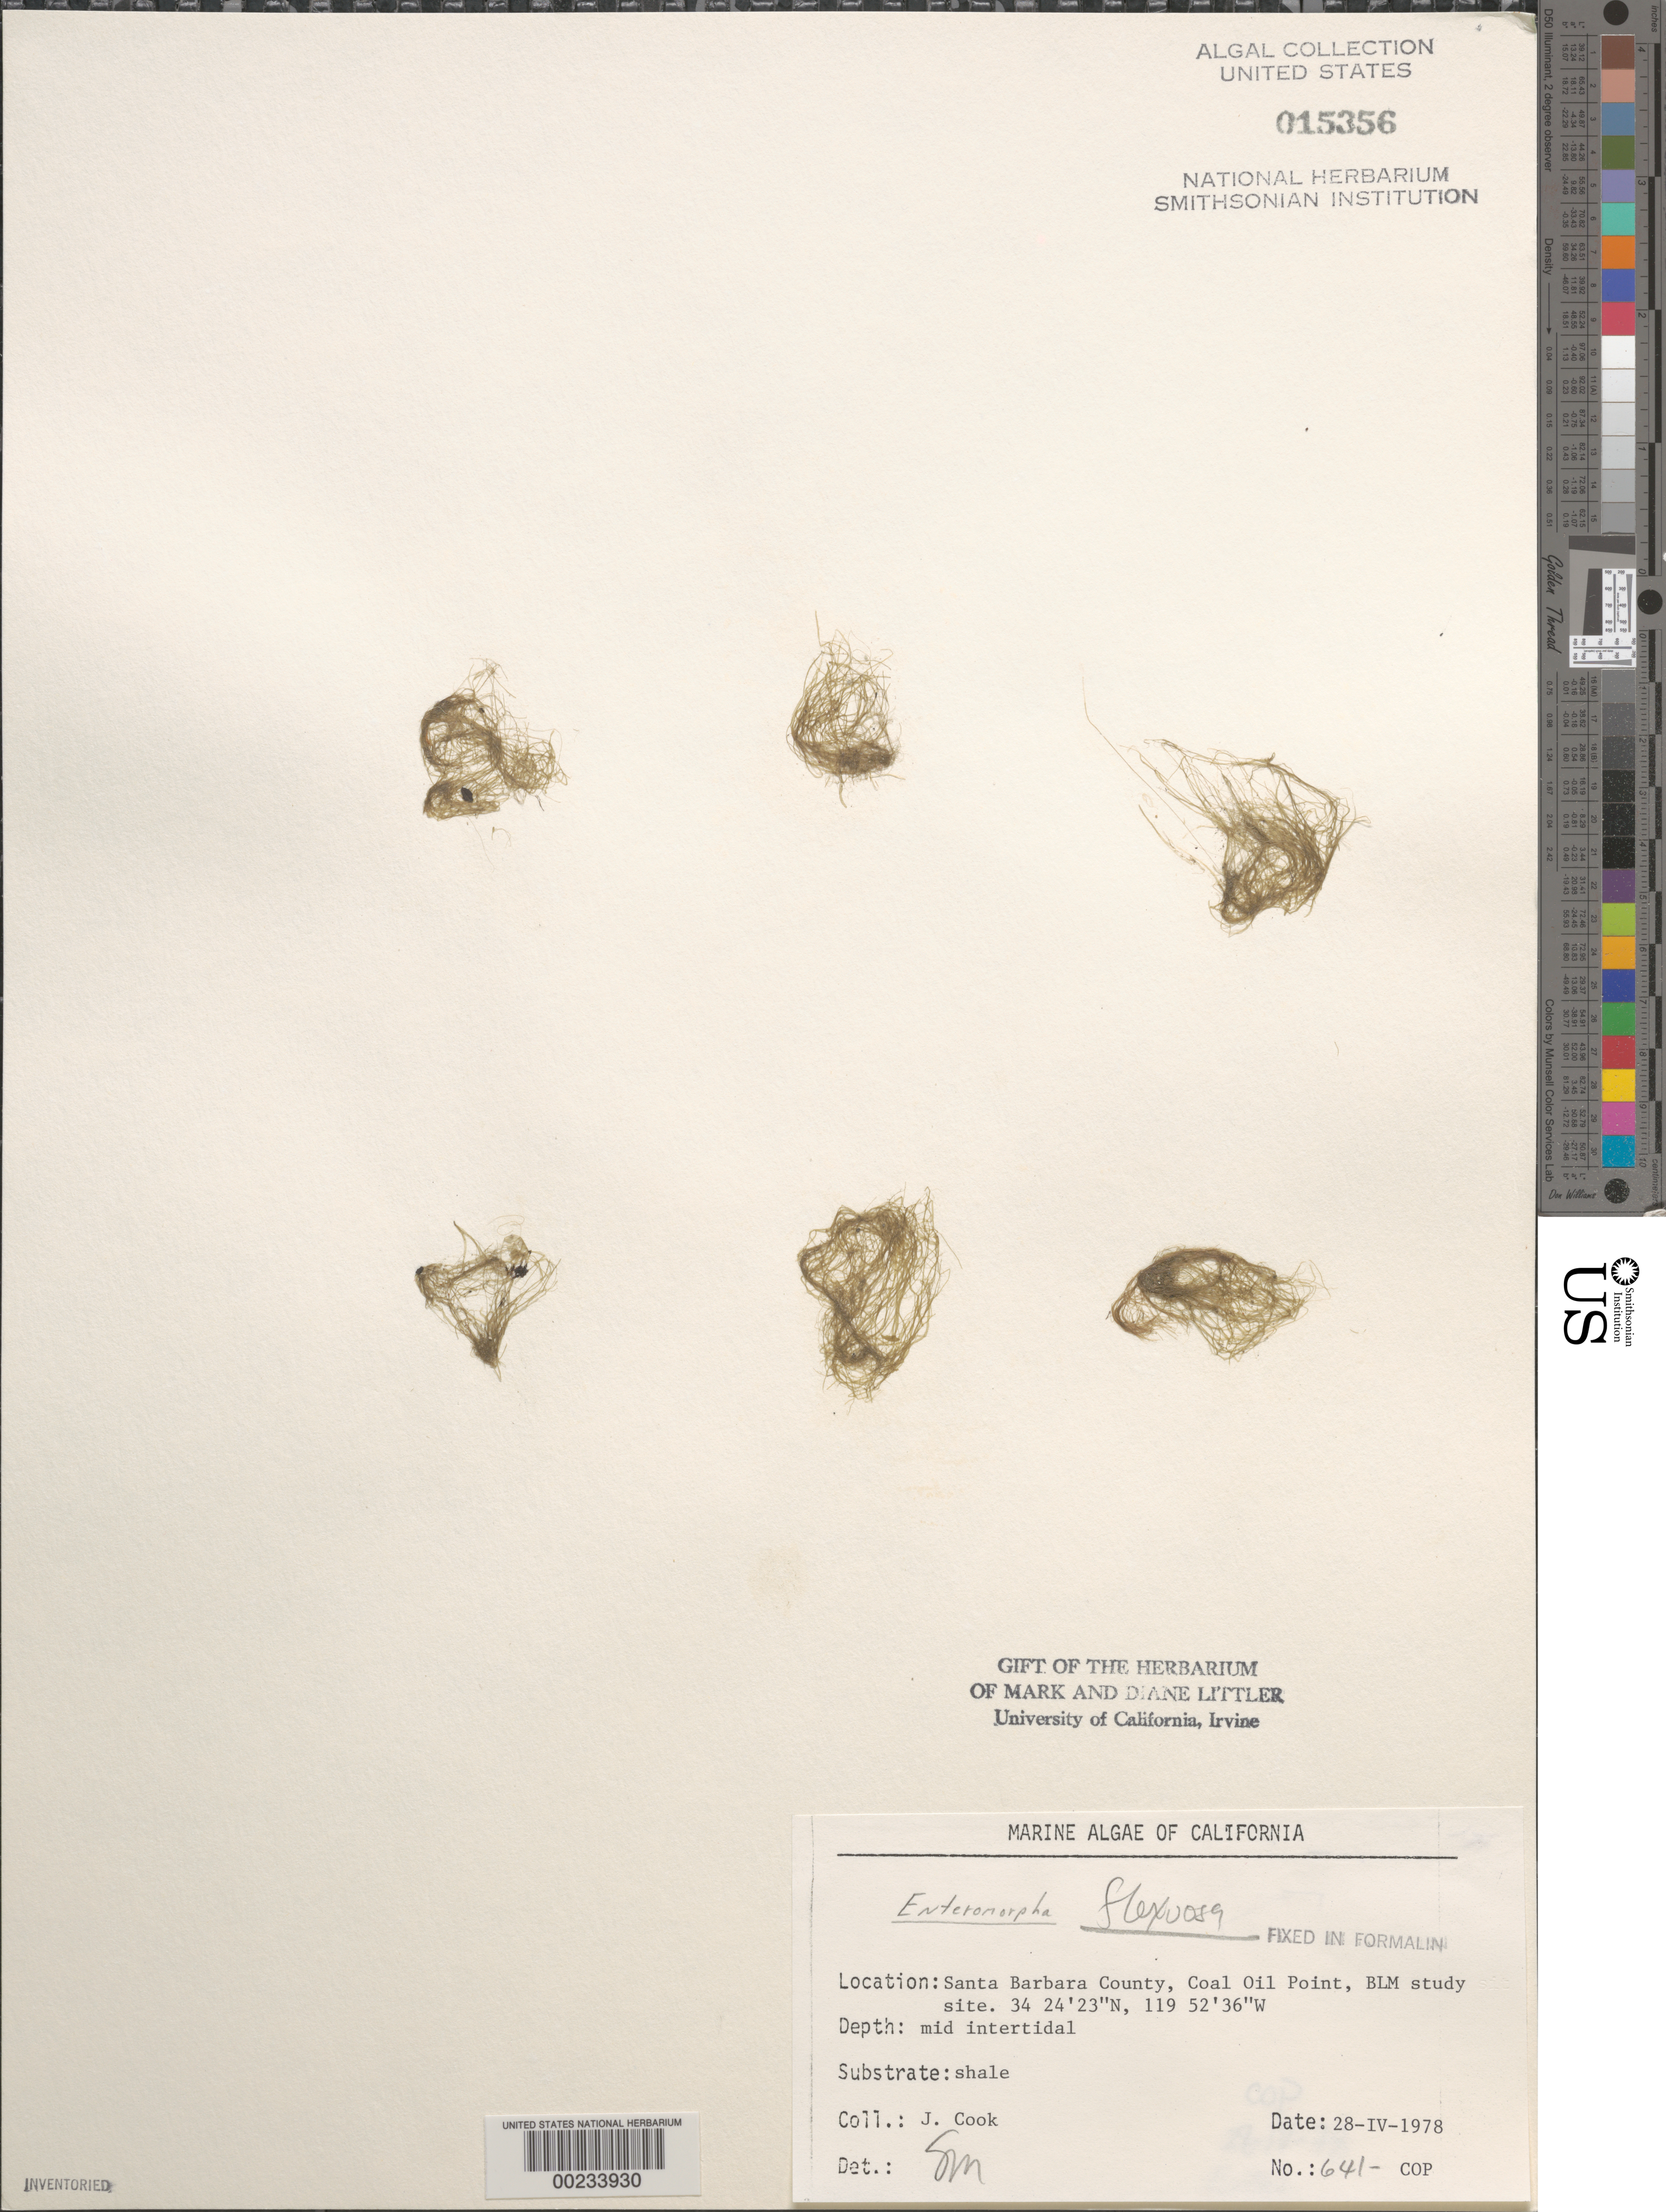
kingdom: Plantae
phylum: Chlorophyta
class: Ulvophyceae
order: Ulvales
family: Ulvaceae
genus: Ulva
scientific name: Ulva flexuosa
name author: Wulfen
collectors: J. Cook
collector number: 641-cop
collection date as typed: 28 Apr 1978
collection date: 1978-04-28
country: United States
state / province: California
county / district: Santa Barbara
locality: Coal Oil Point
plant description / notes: BLM-SOCALBIGHT Rocky Intertidal Survey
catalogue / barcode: US 15356